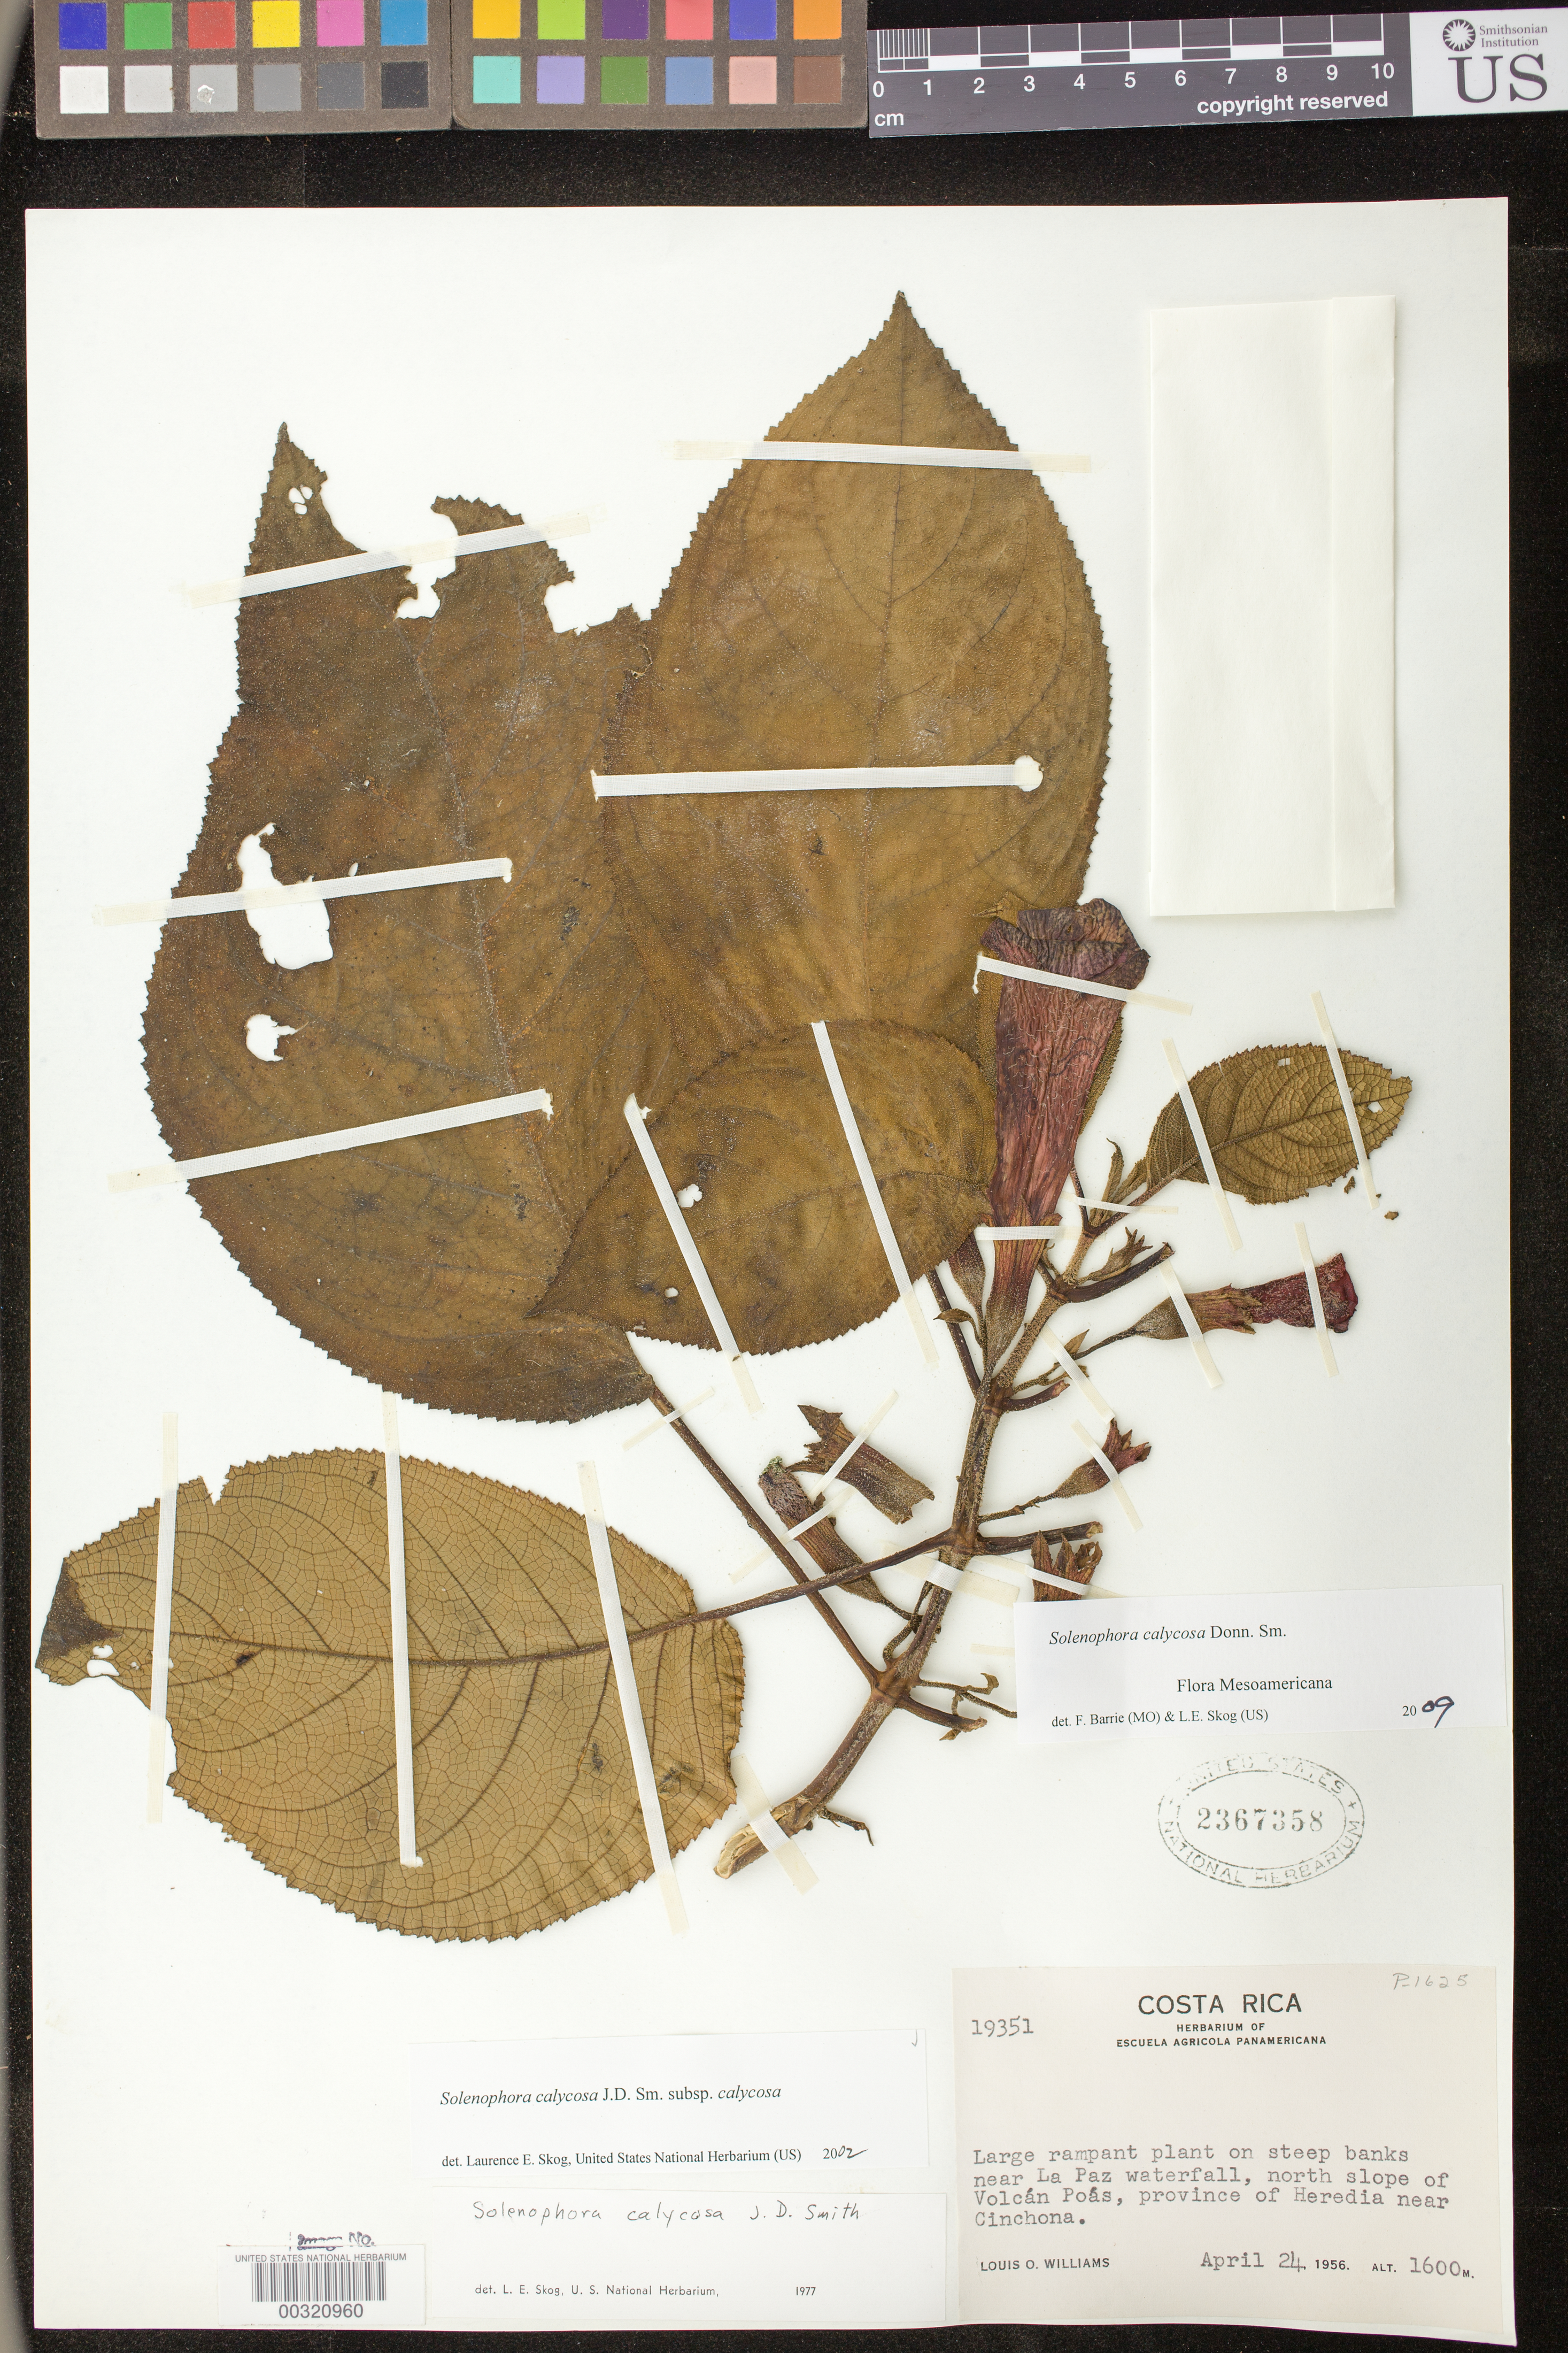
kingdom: Plantae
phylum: Tracheophyta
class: Magnoliopsida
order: Lamiales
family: Gesneriaceae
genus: Solenophora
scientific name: Solenophora calycosa Donn. Sm. subsp. calycosa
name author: (Donn. Sm.) Donn. Sm.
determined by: Skog, Laurence E.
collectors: L. O. Williams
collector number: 19351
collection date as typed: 24 Apr 1956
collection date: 1956-04-24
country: Costa Rica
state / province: Heredia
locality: Near La Paz waterfall, north slope of Volcán Poás, prov. of Heredia near Cinchona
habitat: On steep banks near waterfall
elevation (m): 1600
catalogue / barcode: US 2367358